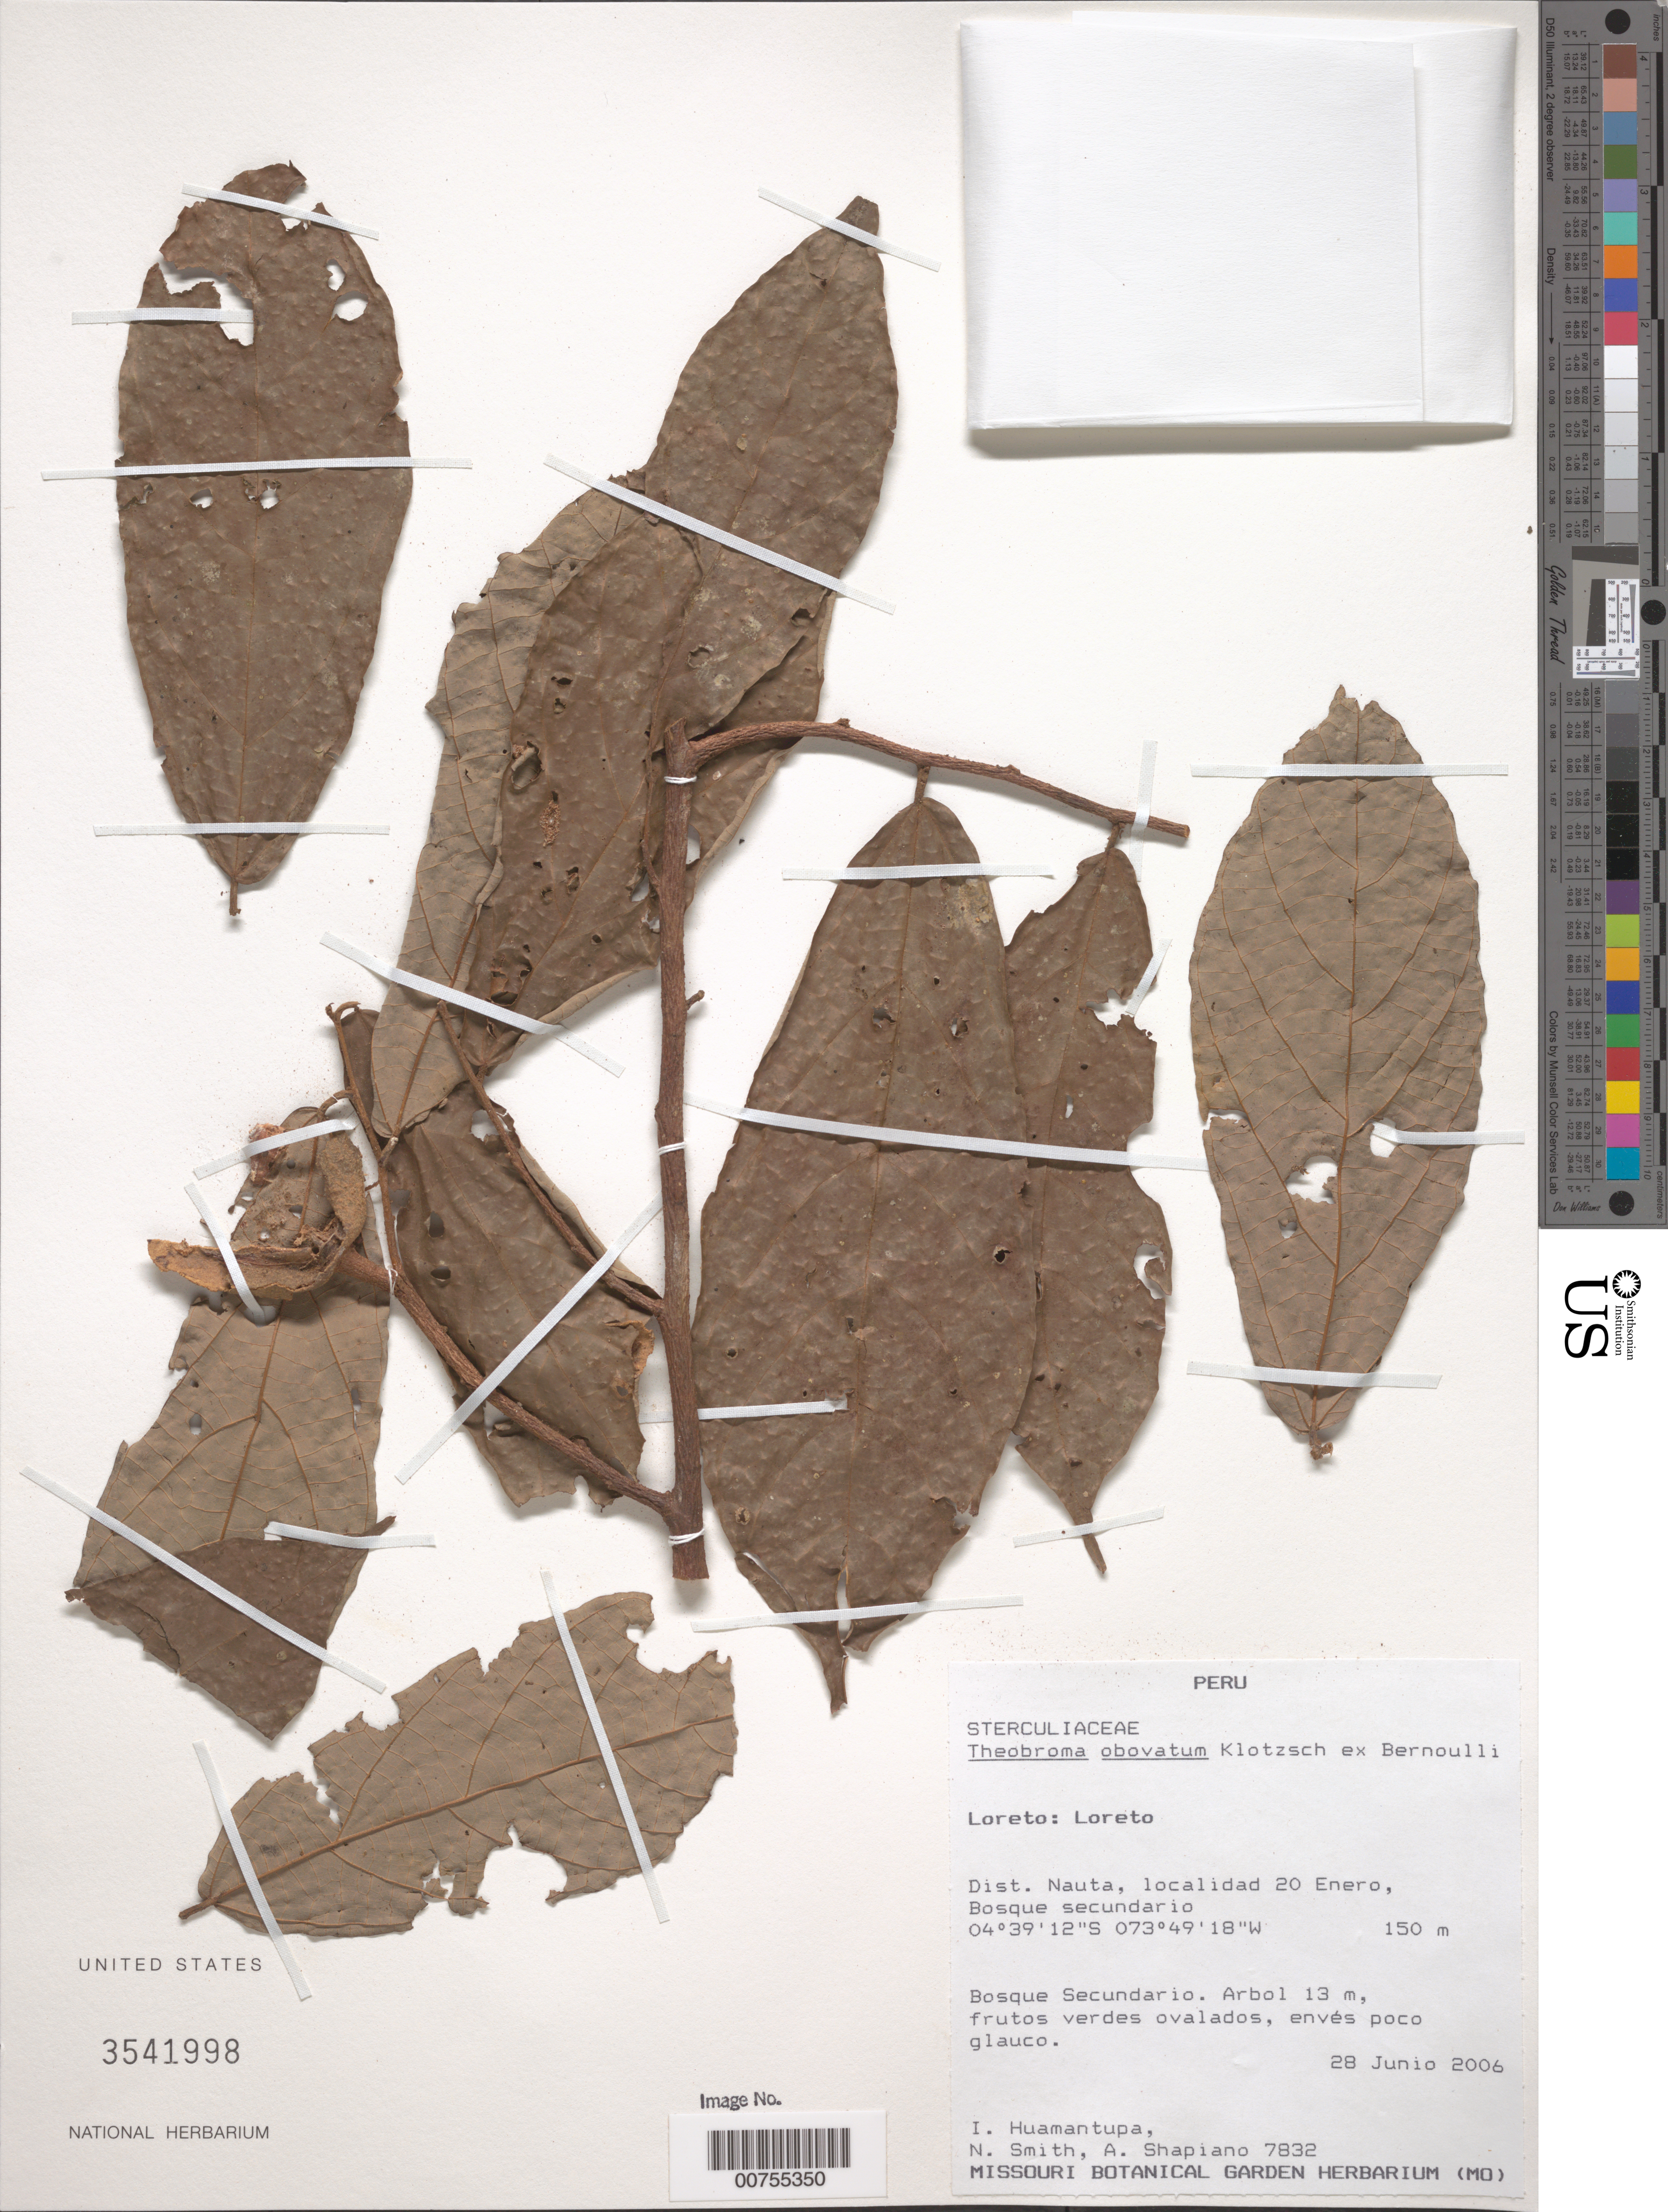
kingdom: Plantae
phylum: Tracheophyta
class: Magnoliopsida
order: Malvales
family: Malvaceae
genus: Theobroma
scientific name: Theobroma obovatum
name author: Klotzsch ex Bernoulli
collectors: I. Huamantupa, N. Smith & A. Shapiano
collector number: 7832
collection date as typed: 28 Jun 2006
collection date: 2006-06-28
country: Peru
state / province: Loreto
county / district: Loreto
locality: Dist. Nauta, localidad 20 Enero.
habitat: Bosque secundario.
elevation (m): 150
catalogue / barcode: US 3541998